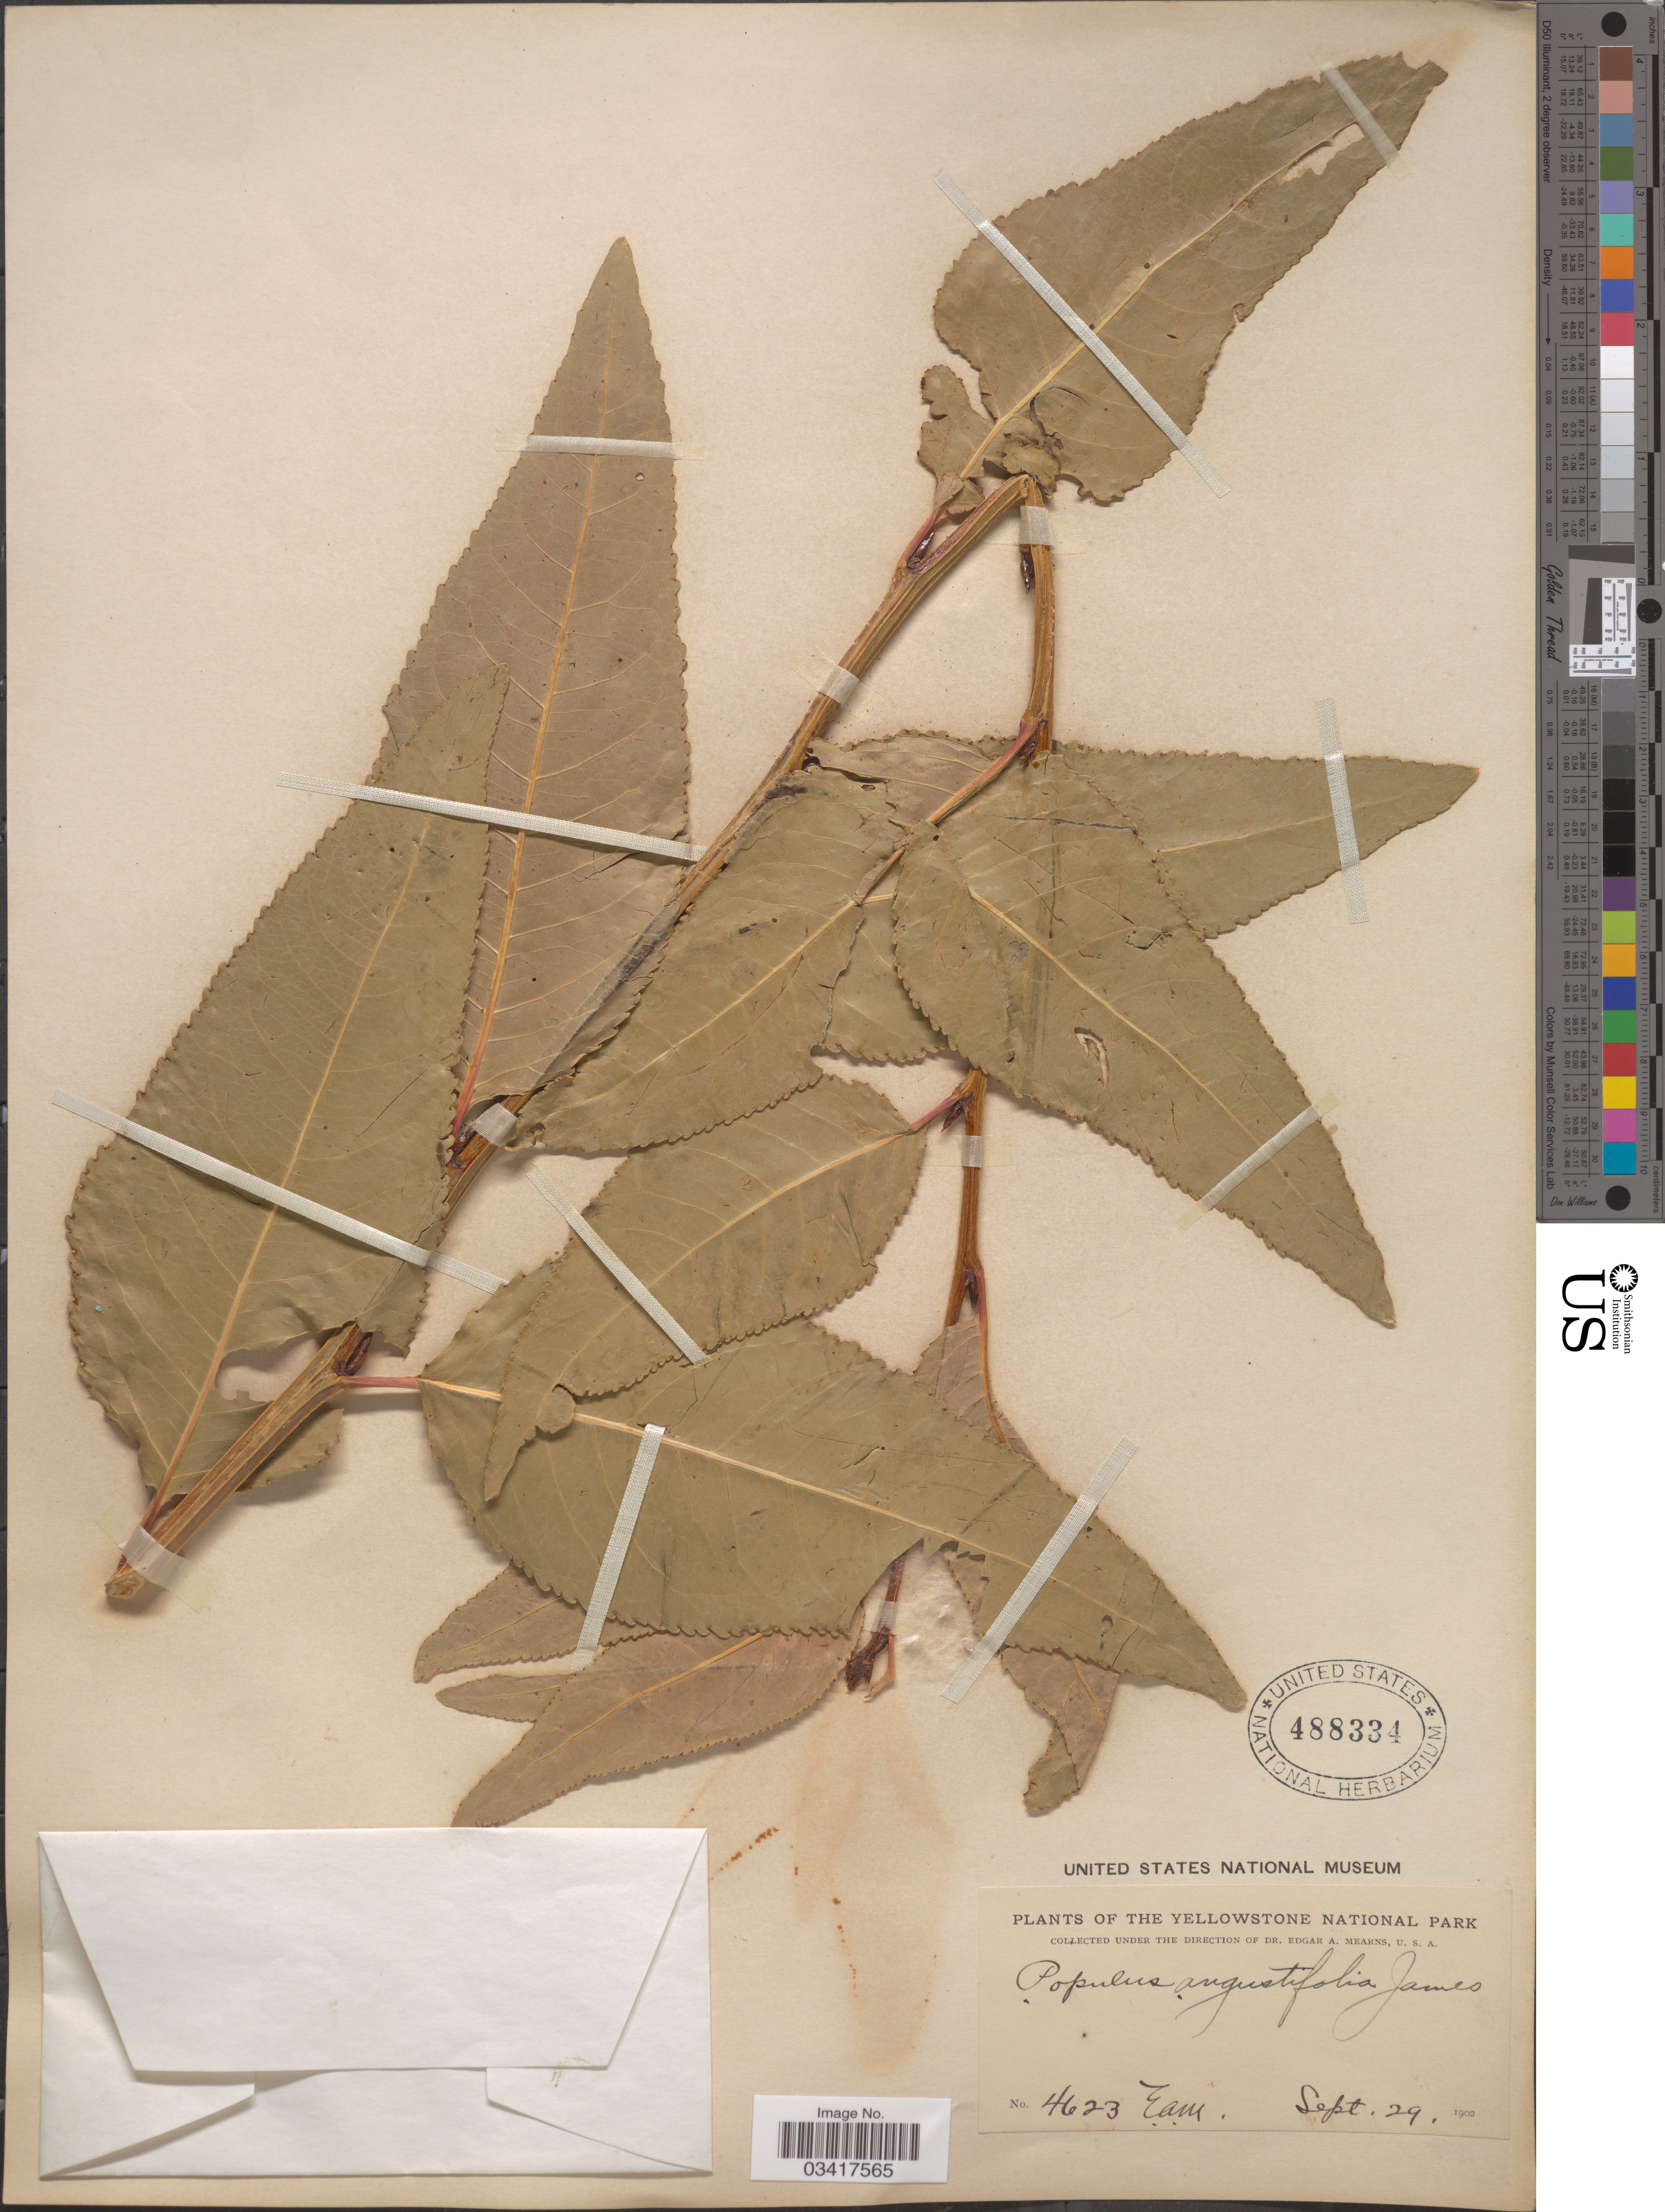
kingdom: Plantae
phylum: Tracheophyta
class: Magnoliopsida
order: Malpighiales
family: Salicaceae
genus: Populus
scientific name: Populus angustifolia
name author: E. James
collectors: E. A. Mearns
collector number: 4623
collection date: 1902-09-29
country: United States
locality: The Yellowstone National Park.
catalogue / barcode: US 488334